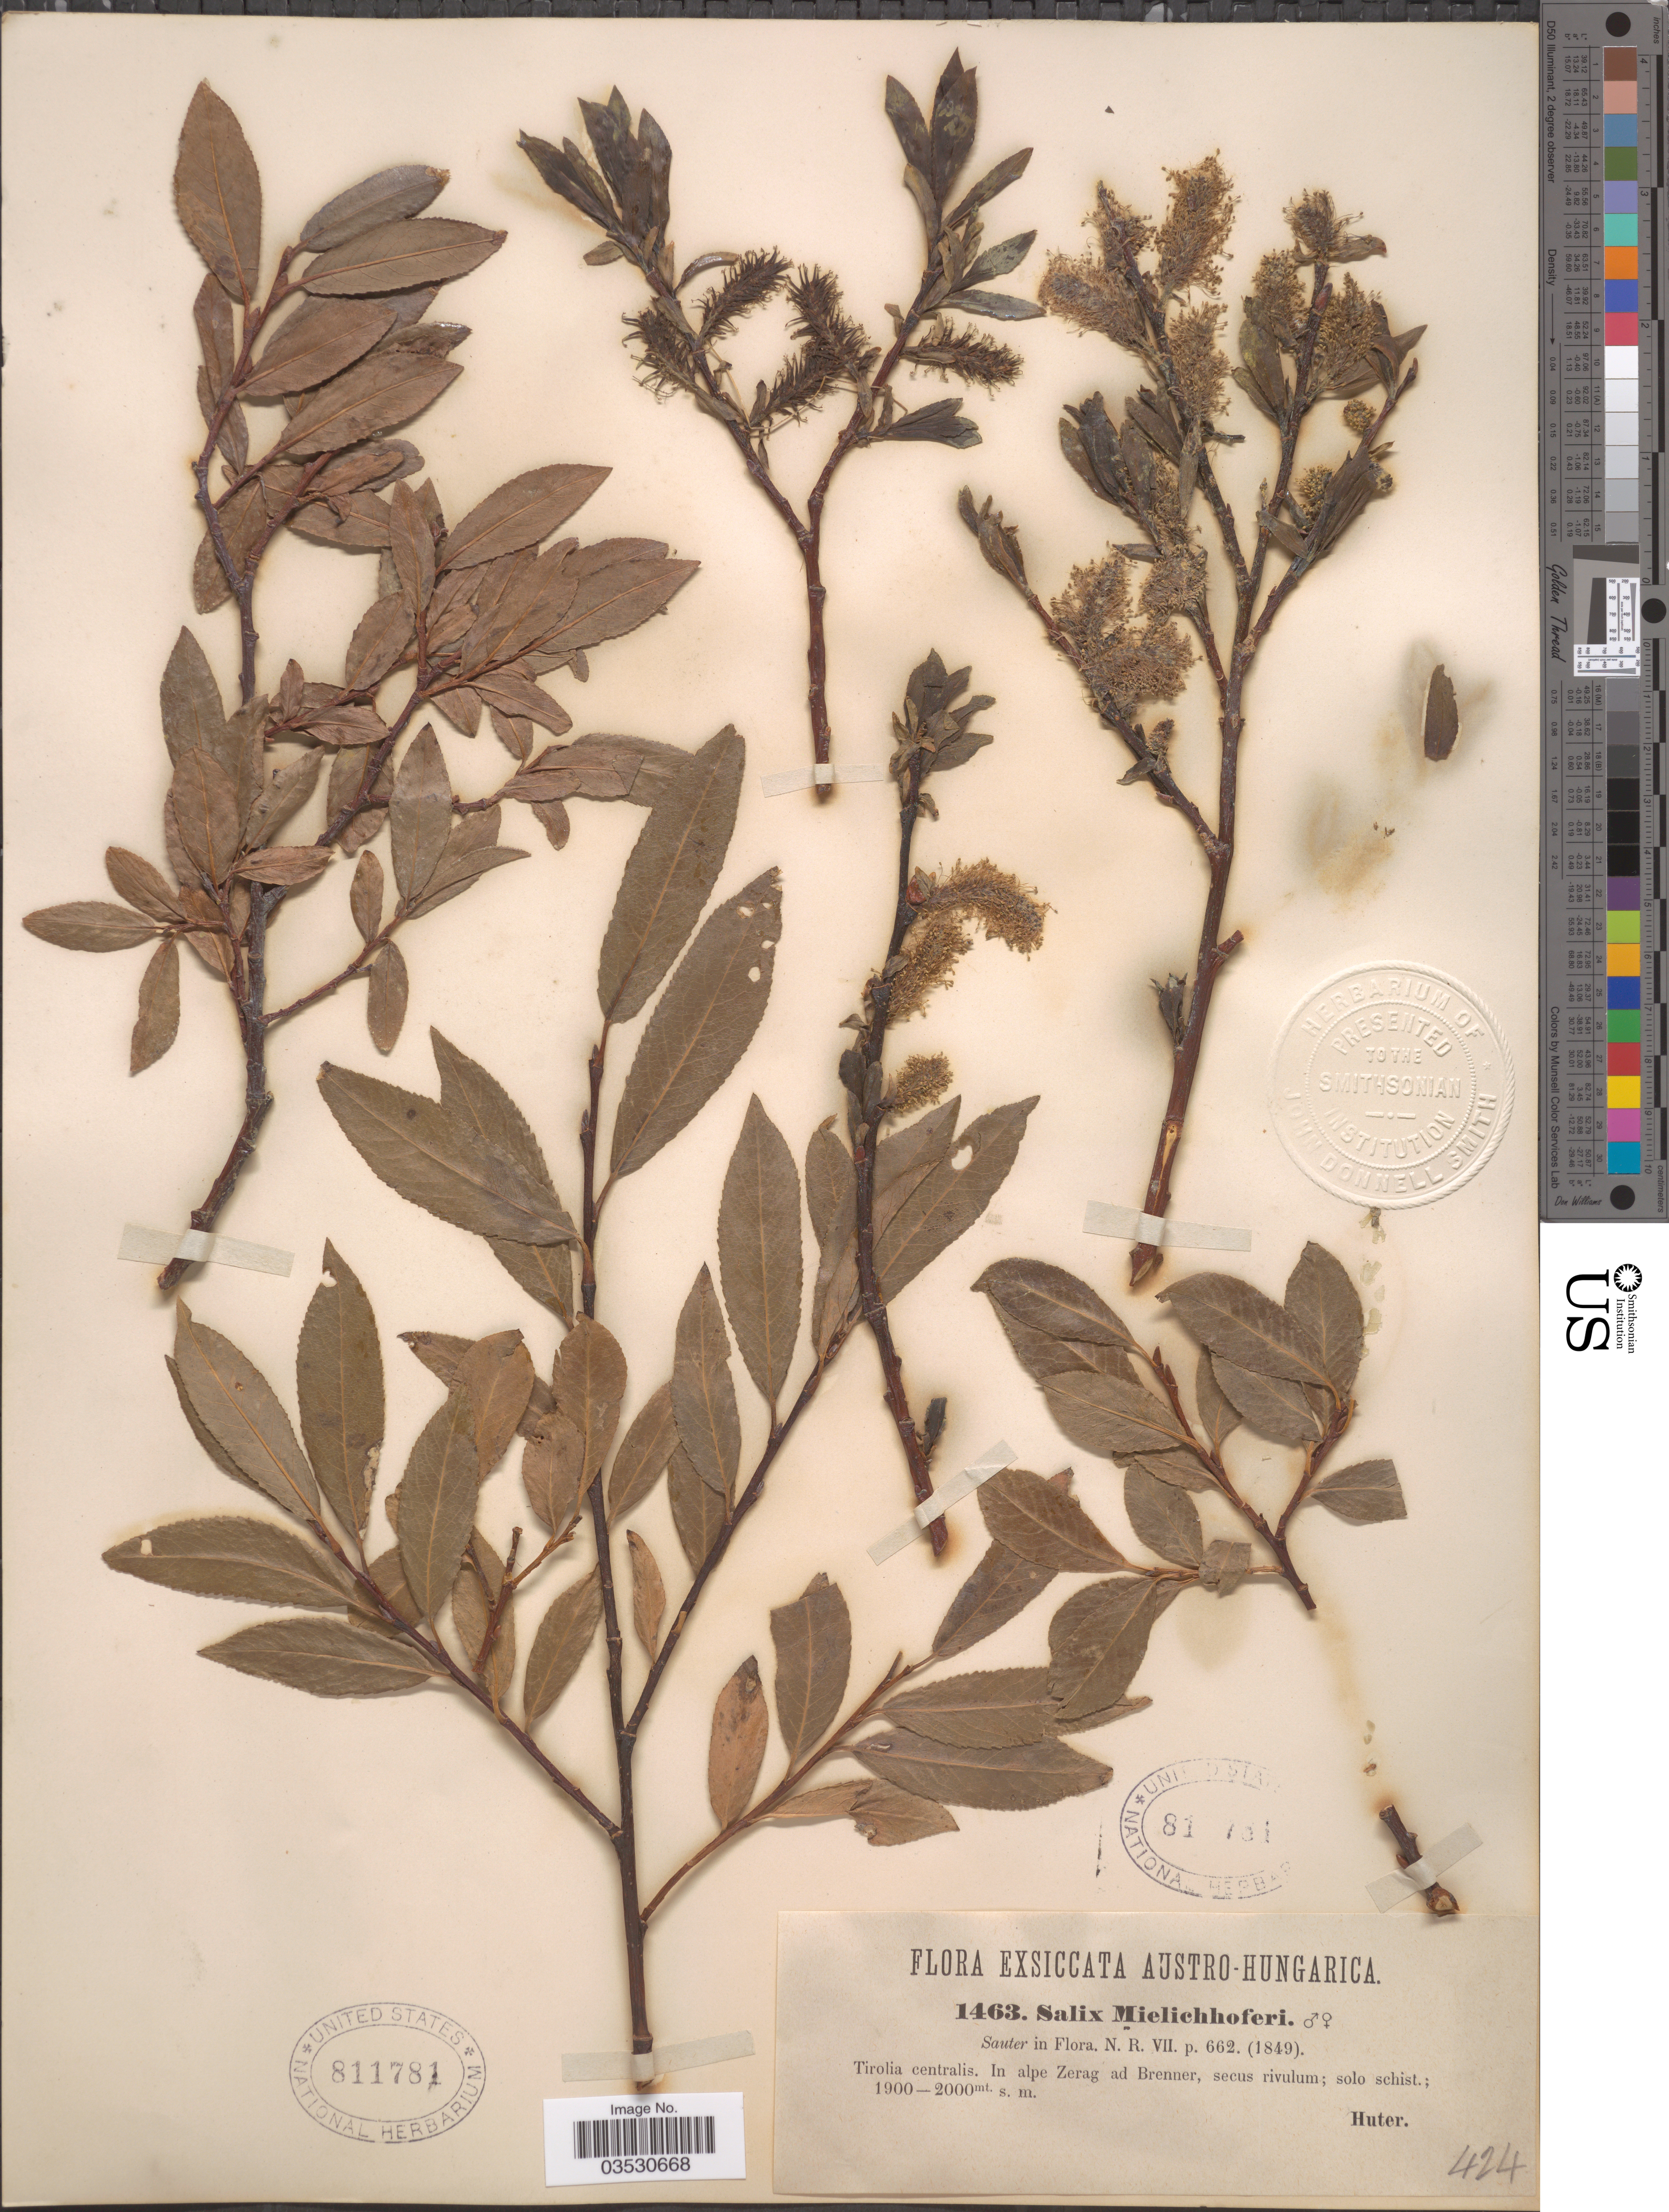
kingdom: Plantae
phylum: Tracheophyta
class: Magnoliopsida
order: Malpighiales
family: Salicaceae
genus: Salix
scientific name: Salix mielichoferi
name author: Tausch ex Andersson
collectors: -. Huter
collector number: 1463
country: Austria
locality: Austro-Hungarica. Tirolia centralis. In alpe Zerag ad Brenner, secus rivulum; solo schist.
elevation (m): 1900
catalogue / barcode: US 811781